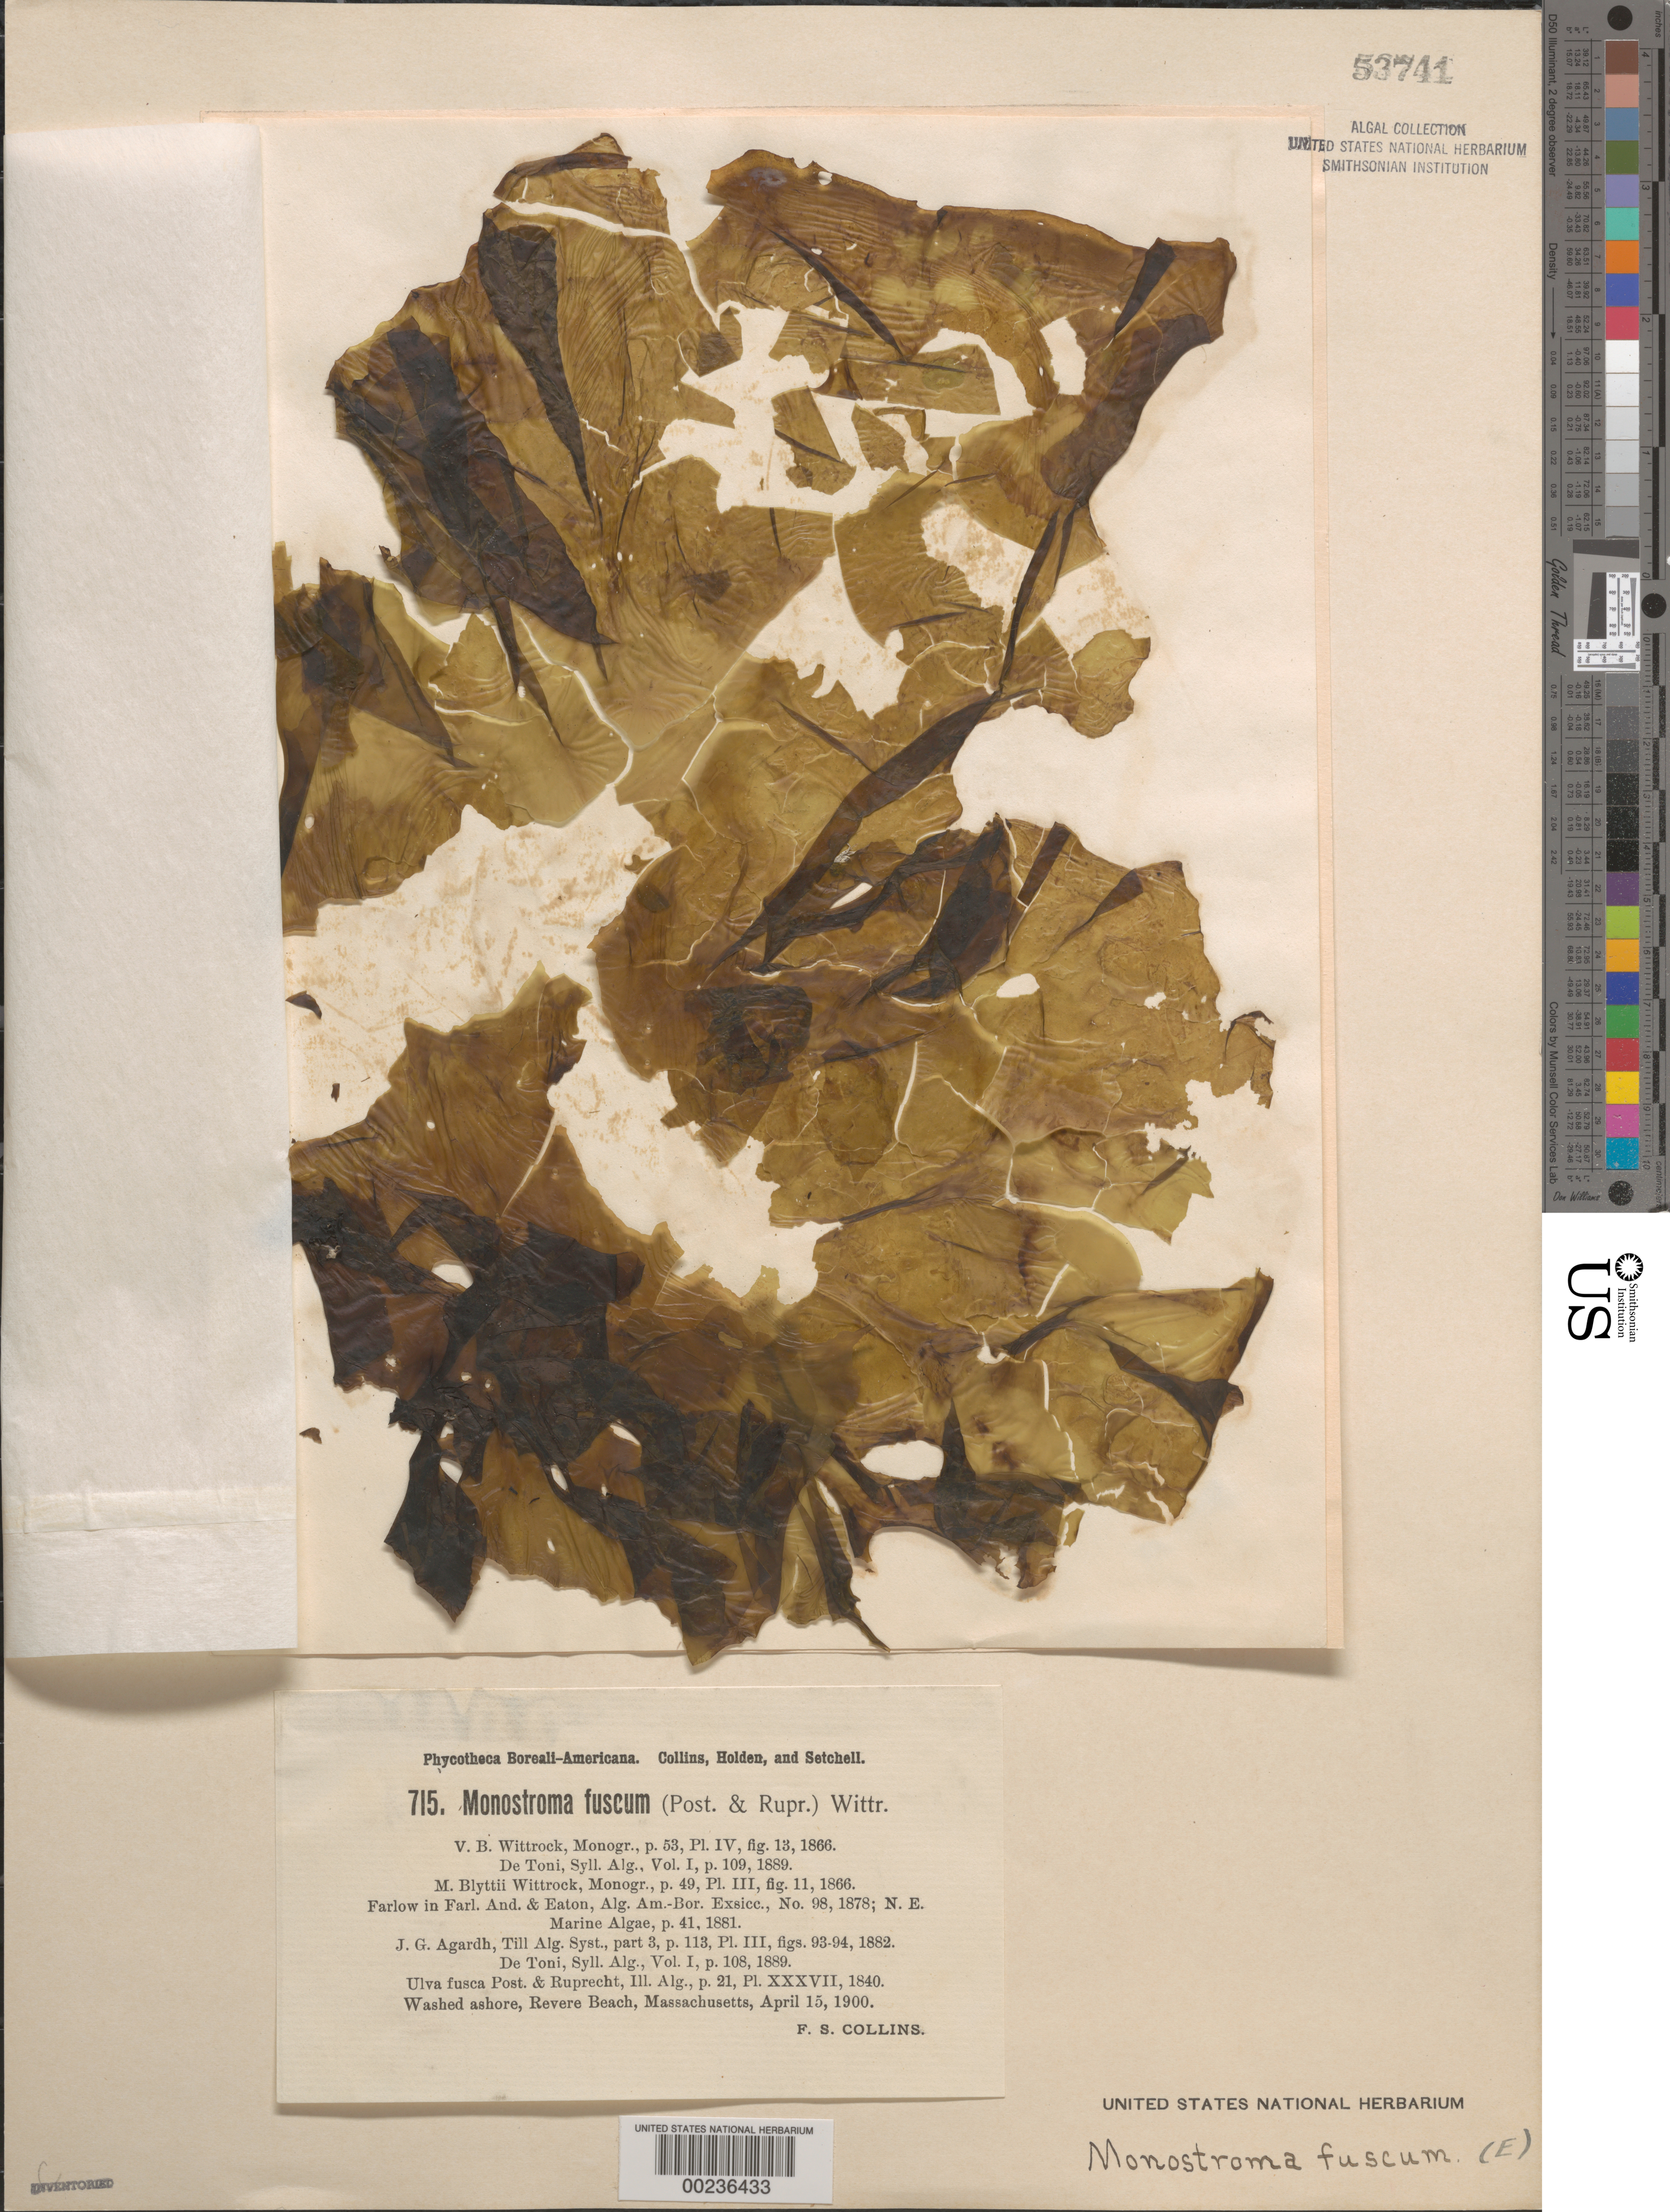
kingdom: Plantae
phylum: Chlorophyta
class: Ulvophyceae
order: Ulvales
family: Ulvaceae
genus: Ulvaria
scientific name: Ulvaria splendens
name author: (Rupr.) K.L.Vinogr.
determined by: Algae name updating Project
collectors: F. Collins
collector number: PB-A 715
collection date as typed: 15 Apr 1900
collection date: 1900-04-15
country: United States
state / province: Massachusetts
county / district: Suffolk County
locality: Revere Beach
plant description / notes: Collins, Holden & Setchell, Phycotheca Boreali-Americana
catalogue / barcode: US 53741